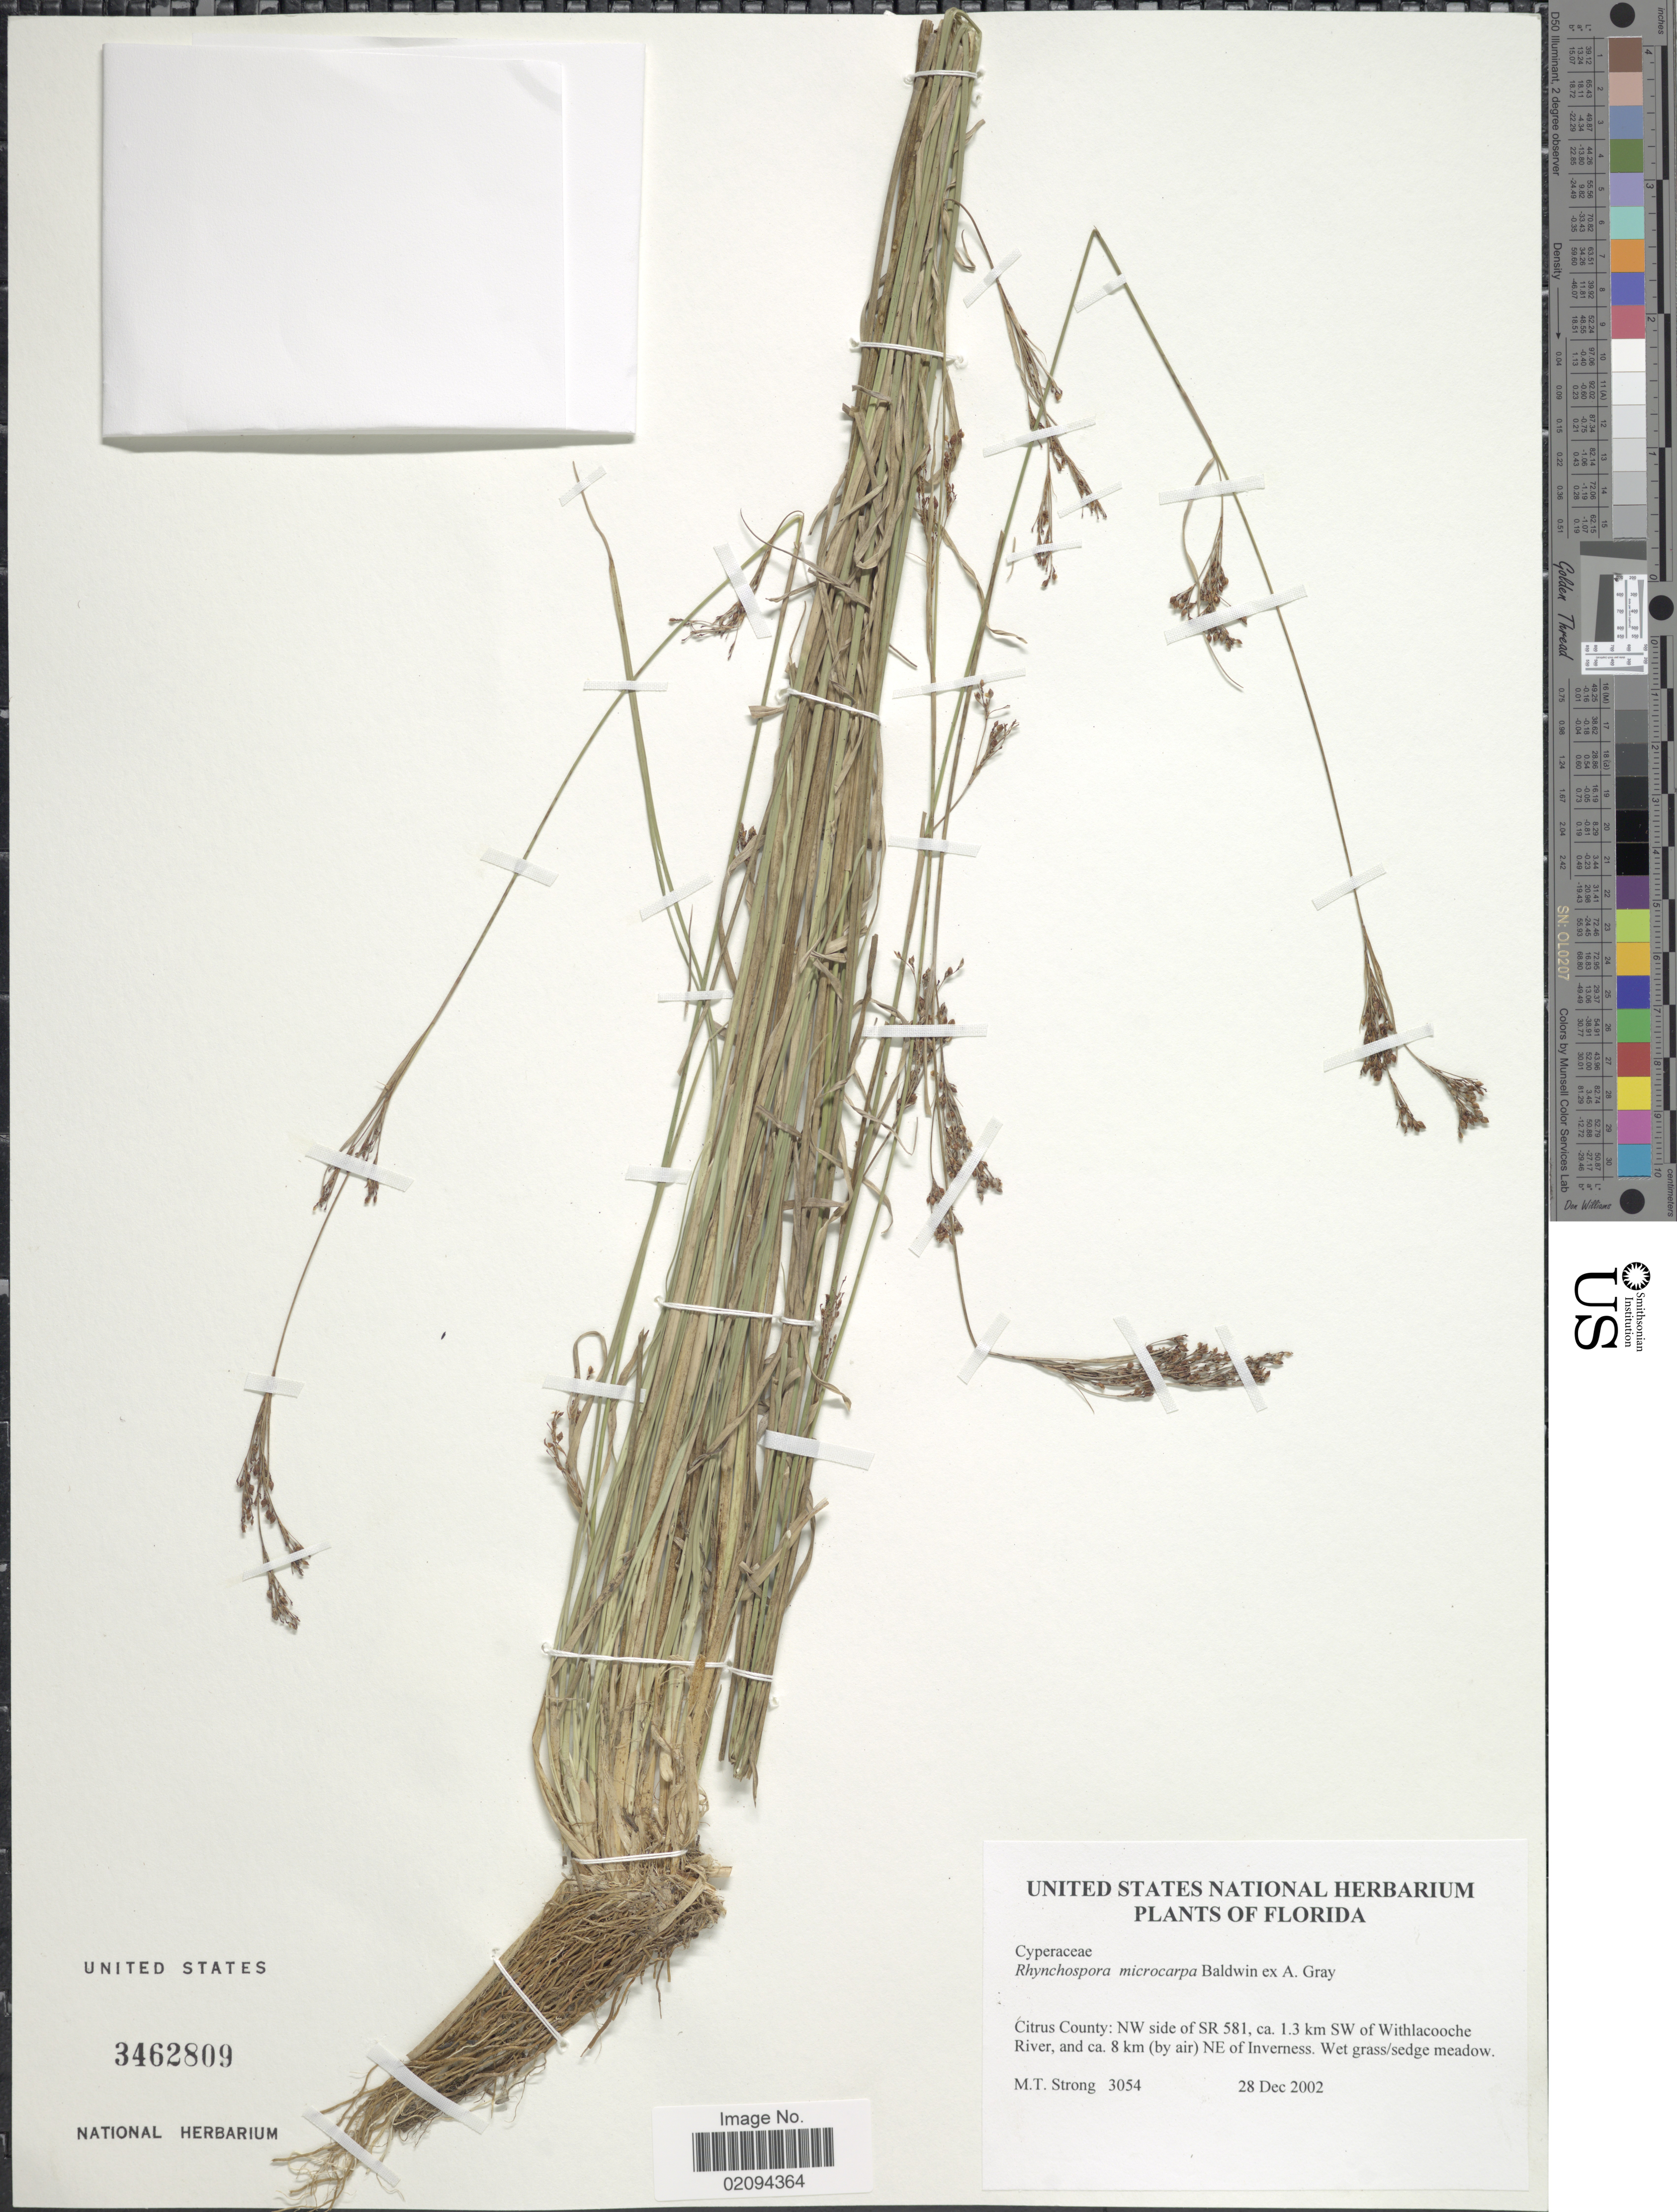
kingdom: Plantae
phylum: Tracheophyta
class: Liliopsida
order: Poales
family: Cyperaceae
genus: Rhynchospora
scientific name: Rhynchospora microcarpa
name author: Baldwin ex A. Gray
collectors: M. T. Strong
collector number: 3054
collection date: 2002-12-28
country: United States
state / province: Florida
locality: Citrus County: NW side of SR 581, ca. 1.3 km SW of Withlacooche River, and ca. 8 km (by air) NE of Inverness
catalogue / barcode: US 3462809